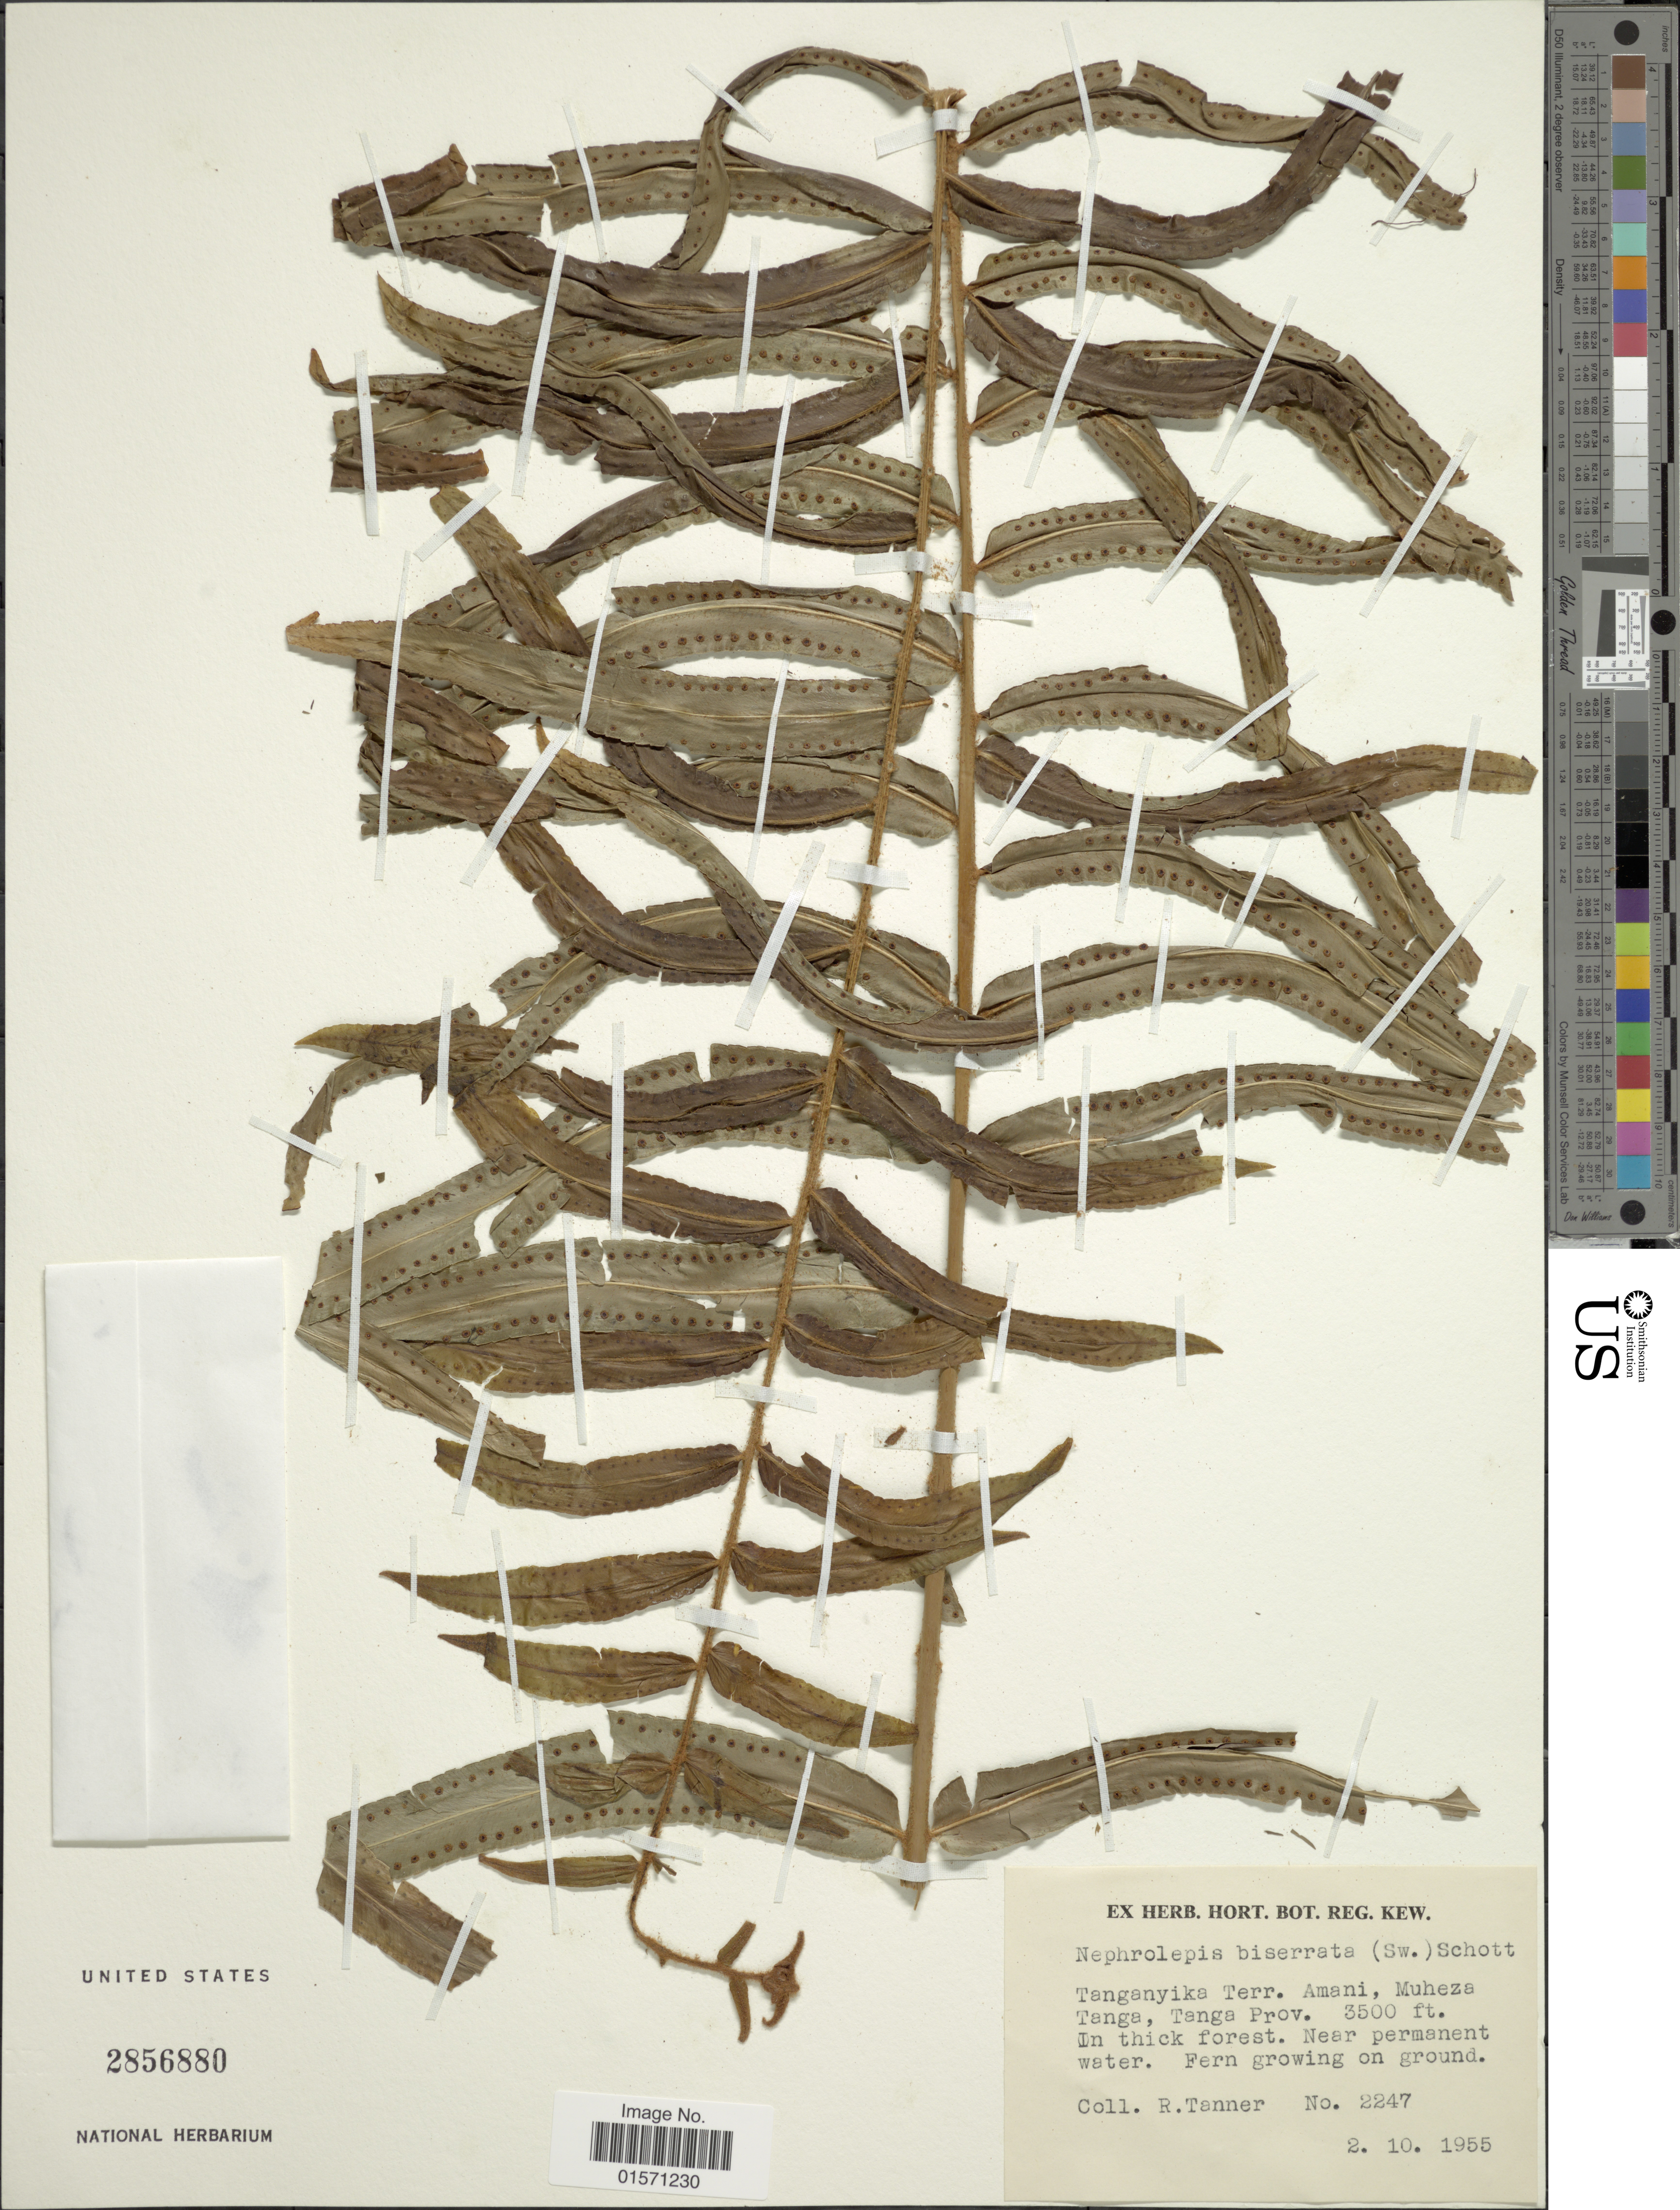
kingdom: Plantae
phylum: Tracheophyta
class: Polypodiopsida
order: Polypodiales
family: Nephrolepidaceae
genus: Nephrolepis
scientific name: Nephrolepis biserrata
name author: (Sw.) Schott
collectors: R. Tanner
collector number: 2247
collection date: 1955-10-02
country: Tanzania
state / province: Tanga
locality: Tanganyika Terr. Amani, Muheza Tanga, Tanga Prov.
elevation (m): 1067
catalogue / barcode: US 2856880